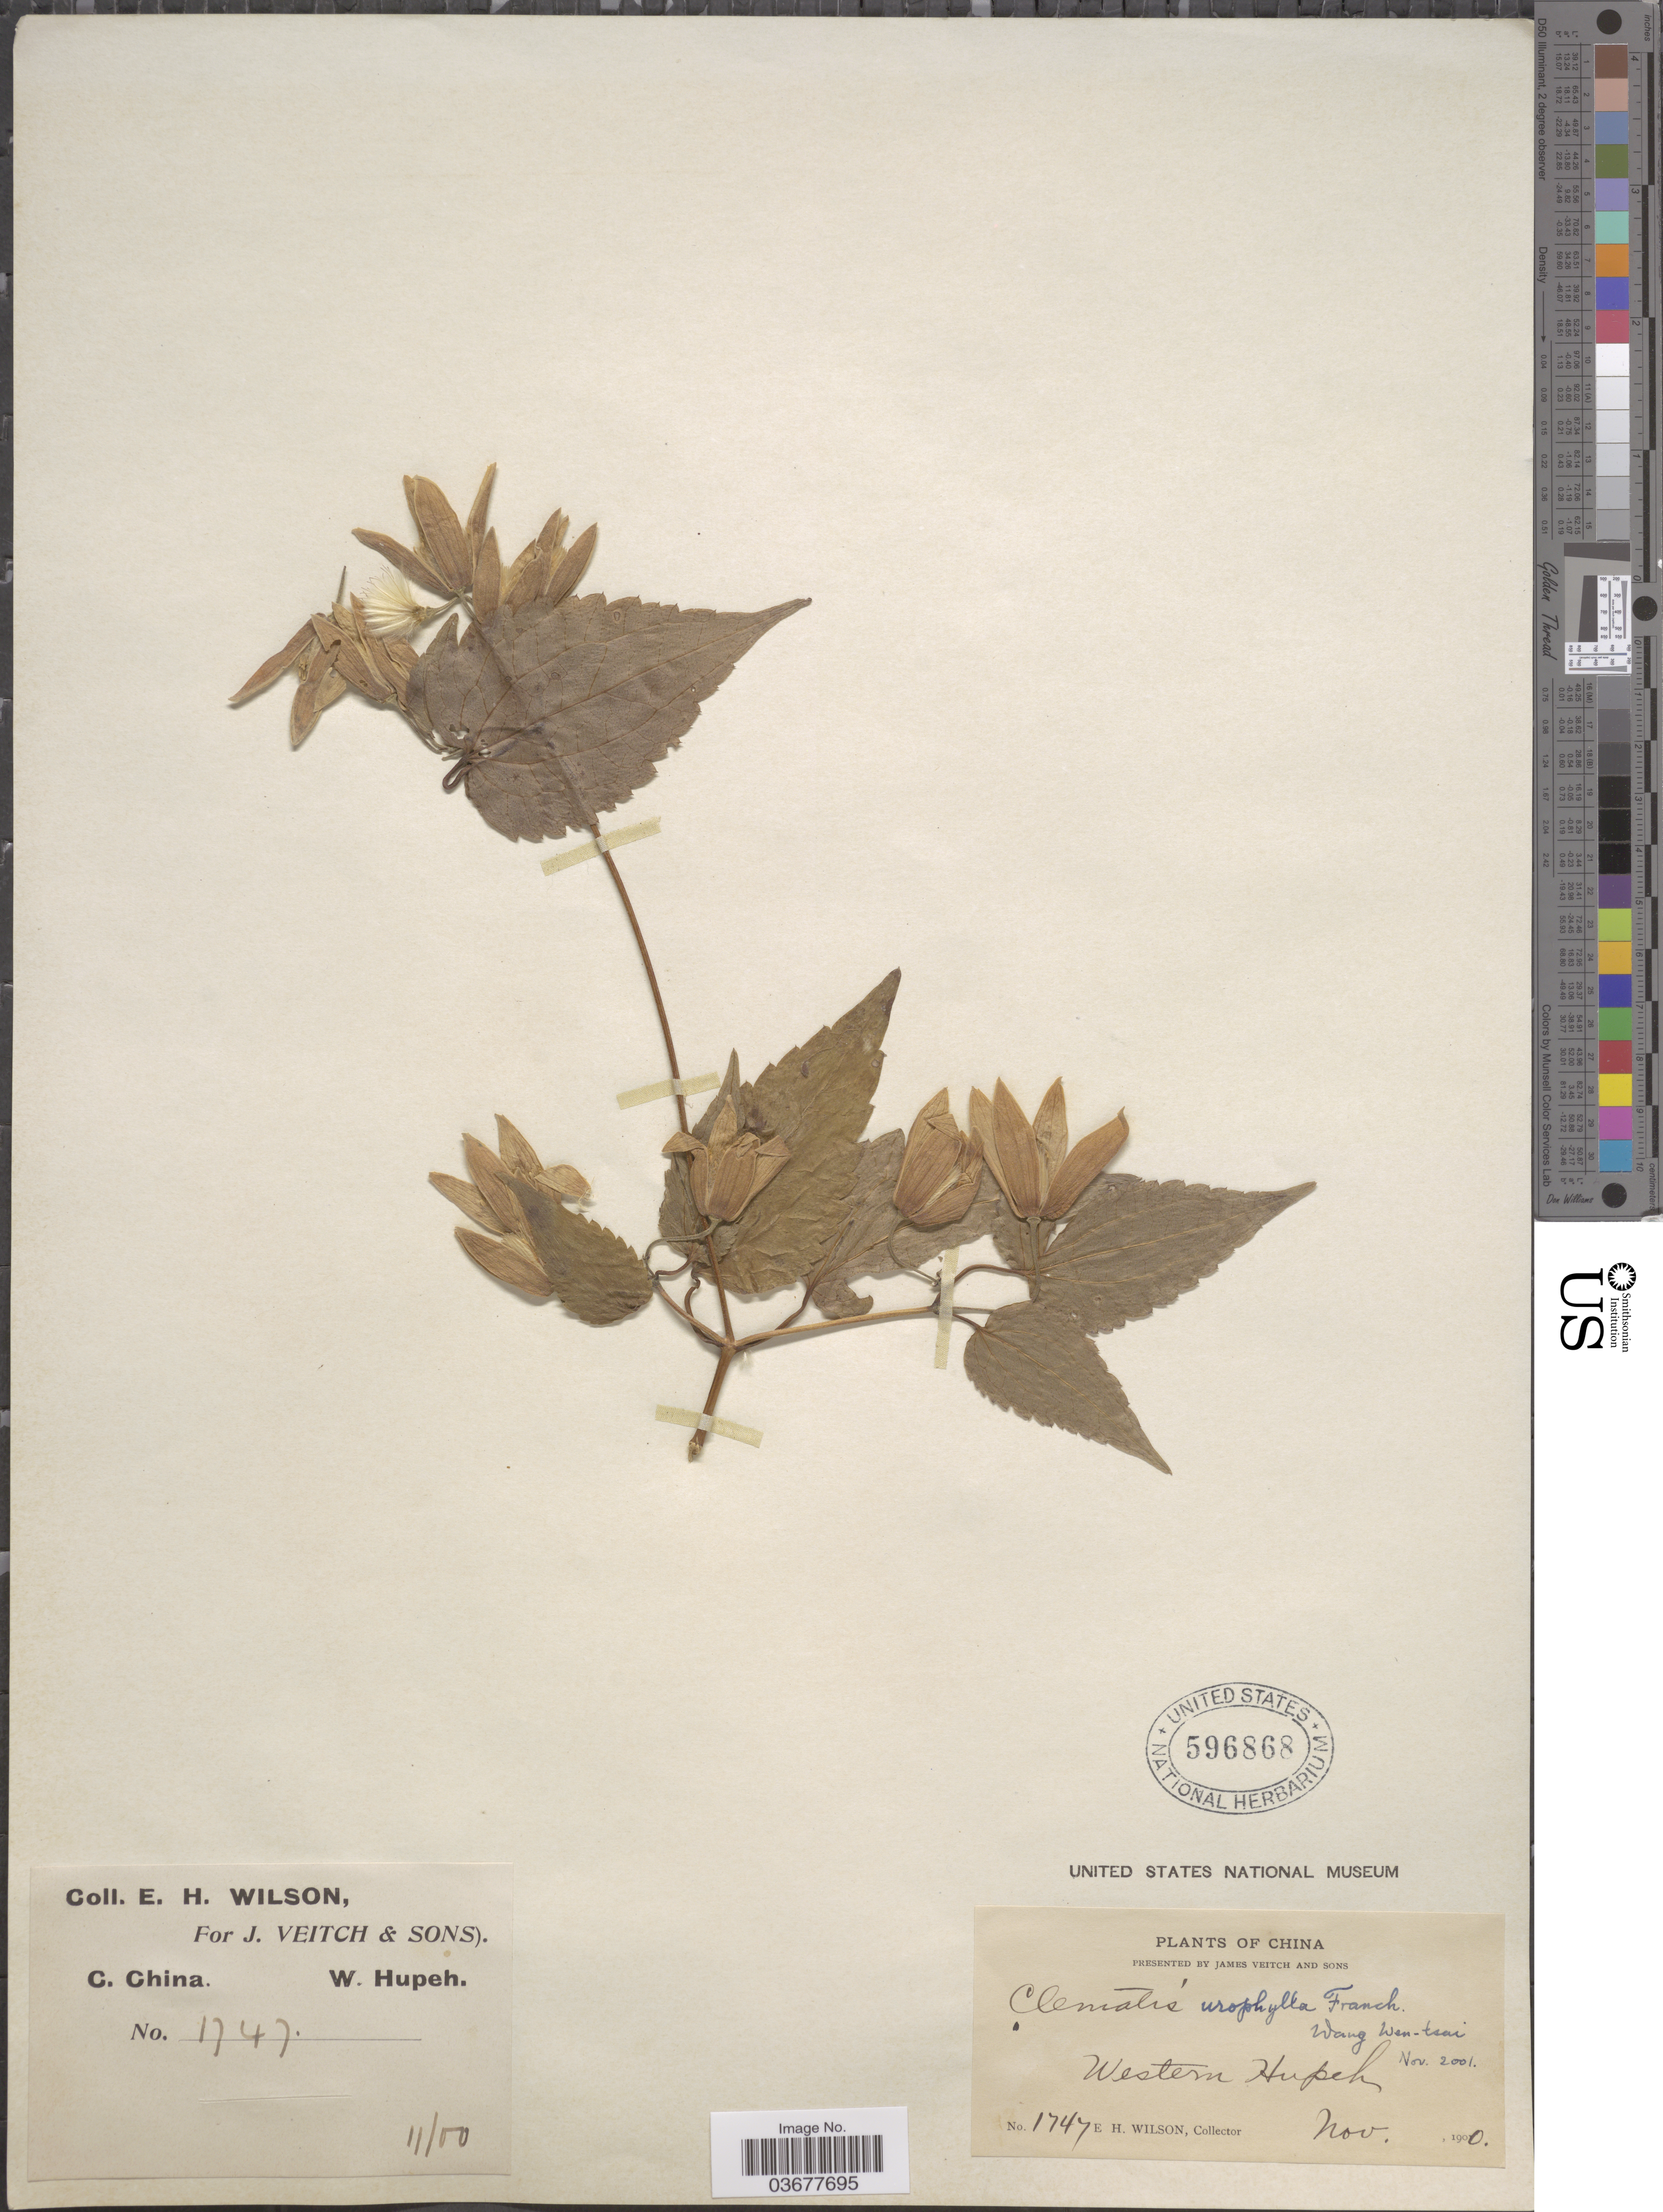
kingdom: Plantae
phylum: Tracheophyta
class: Magnoliopsida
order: Ranunculales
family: Ranunculaceae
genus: Clematis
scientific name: Clematis urophylla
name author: Franch.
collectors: E. Wilson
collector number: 1747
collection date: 1900-11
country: China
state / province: Hubei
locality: C. China. Western Hupeh.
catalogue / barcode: US 596868